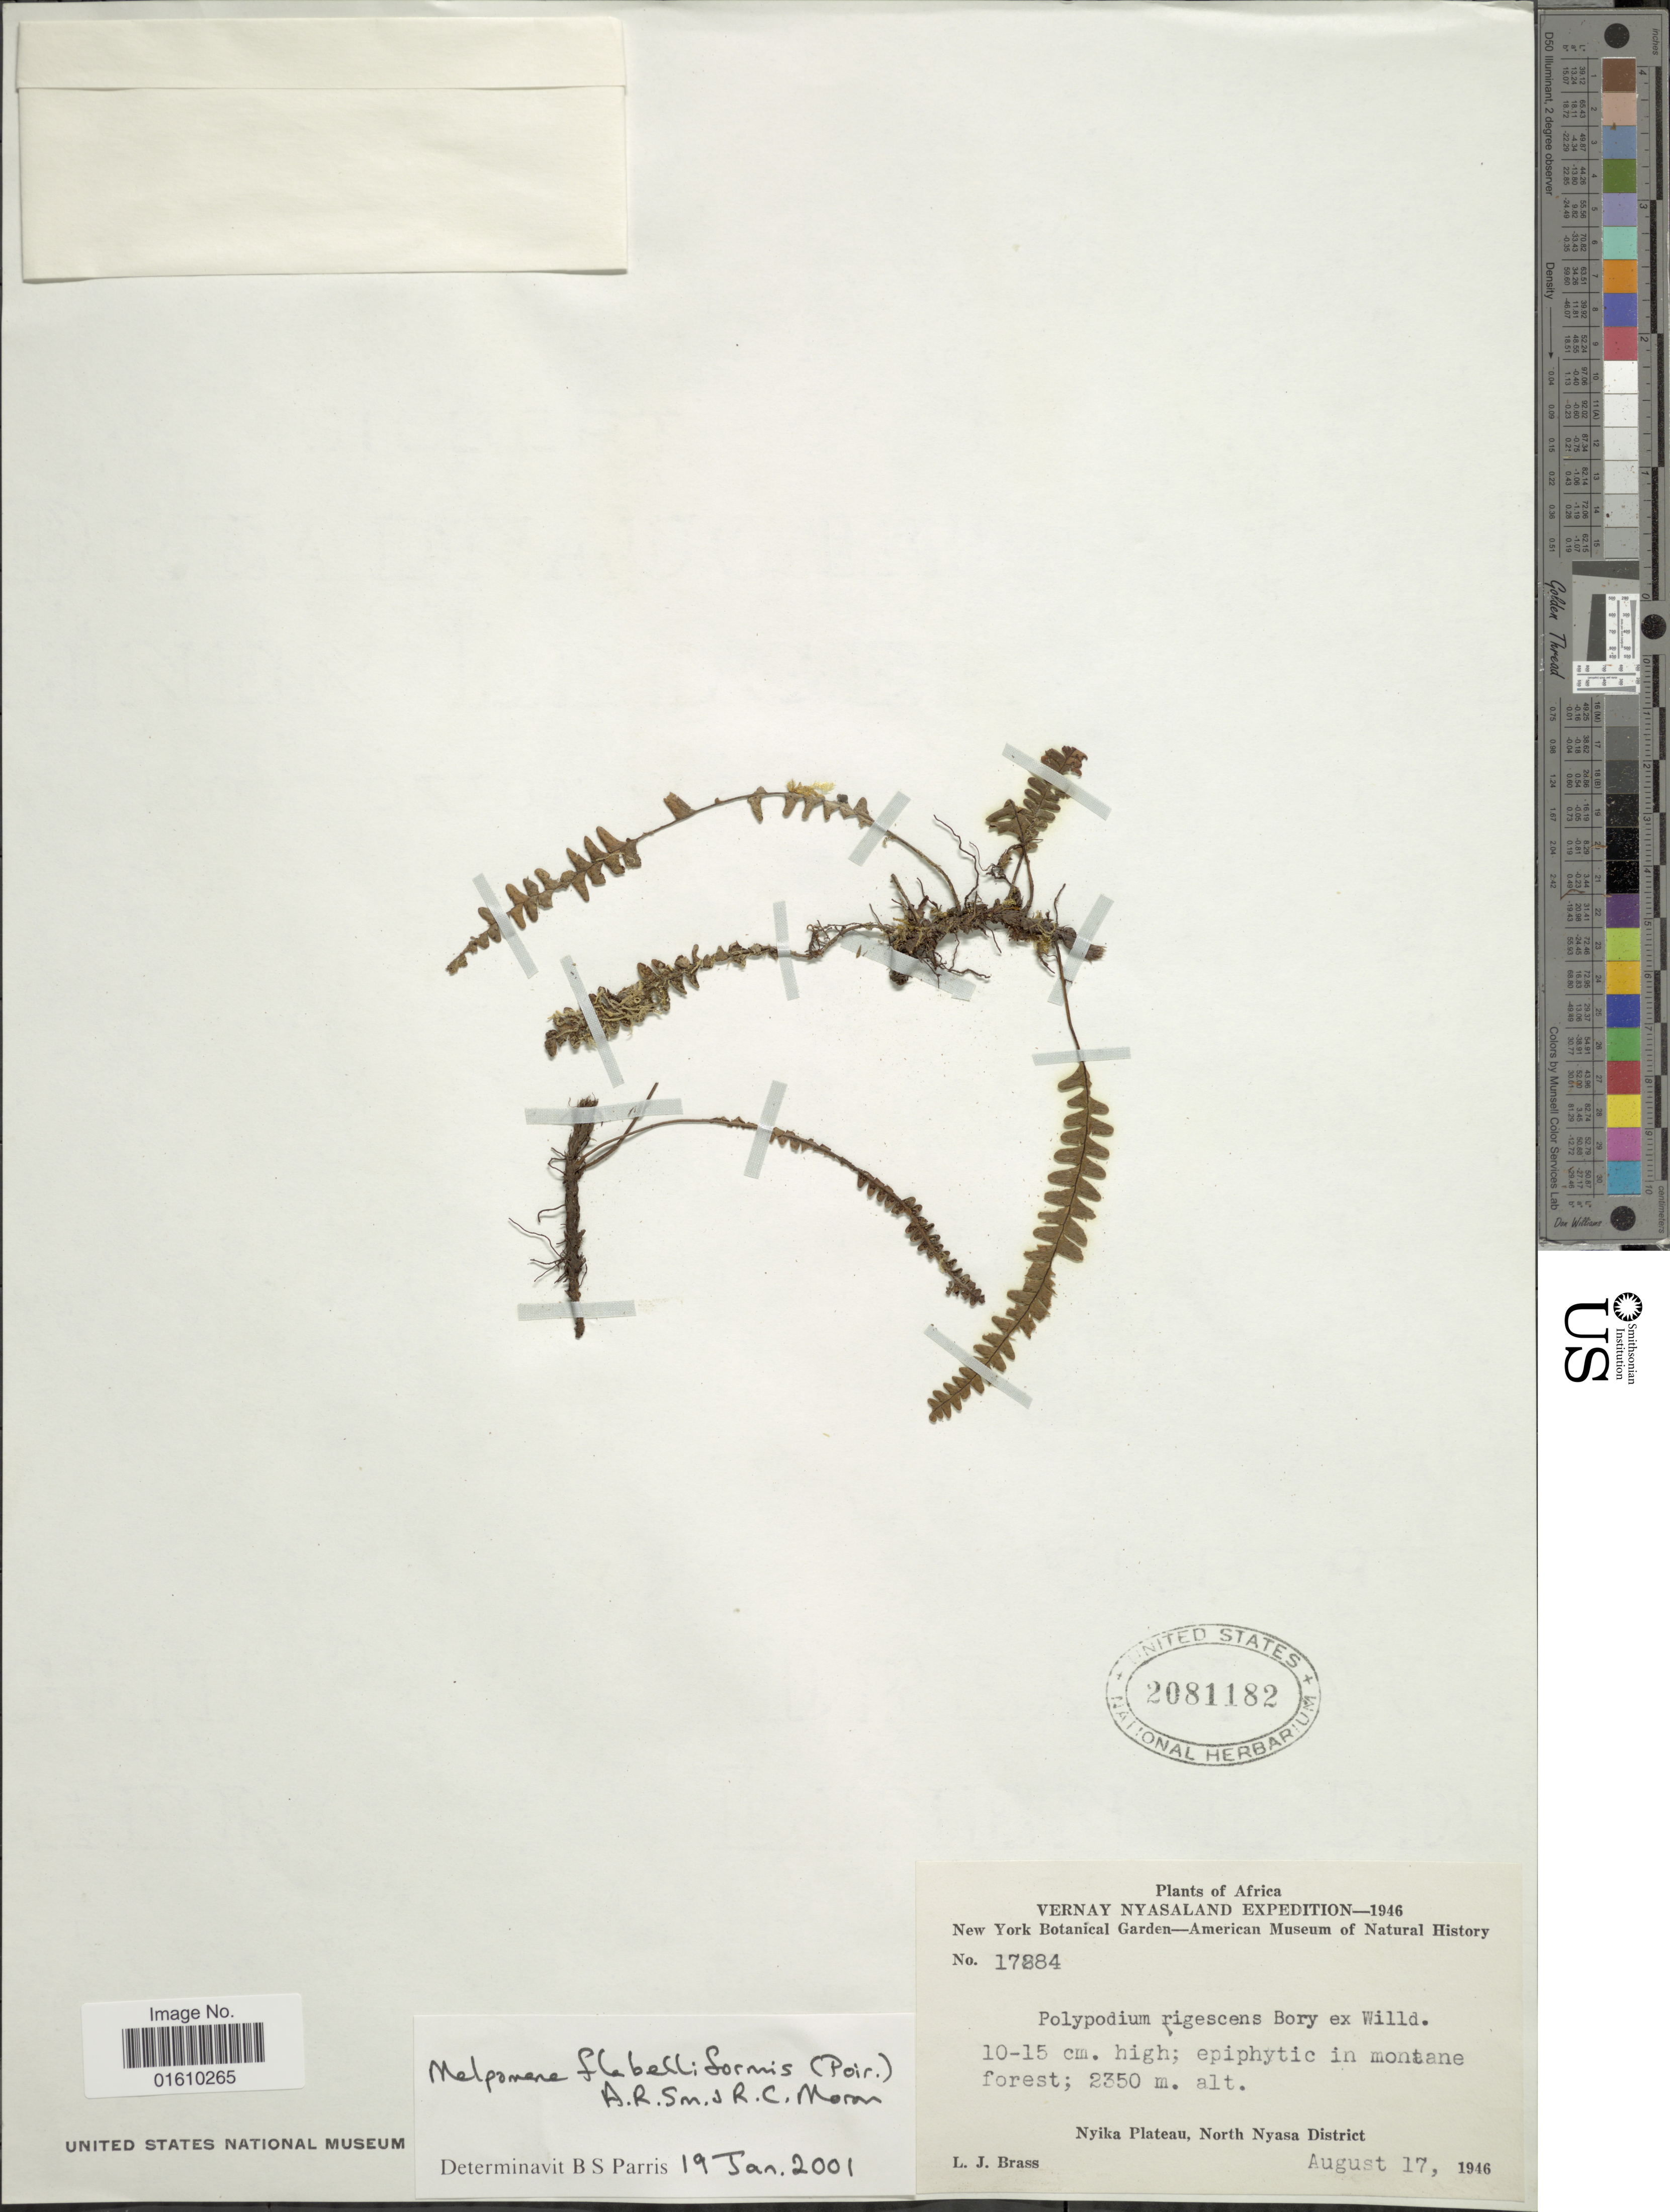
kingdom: Plantae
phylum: Tracheophyta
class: Polypodiopsida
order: Polypodiales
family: Polypodiaceae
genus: Melpomene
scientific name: Melpomene flabelliformis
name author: (Poir.) A.R. Sm. & R.C. Moran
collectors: L. J. Brass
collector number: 17884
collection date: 1946-08-17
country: Malawi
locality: Africa, Vernay Nyasaland, Nyika Plateau, North Nyasa District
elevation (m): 2350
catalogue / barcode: US 2081182